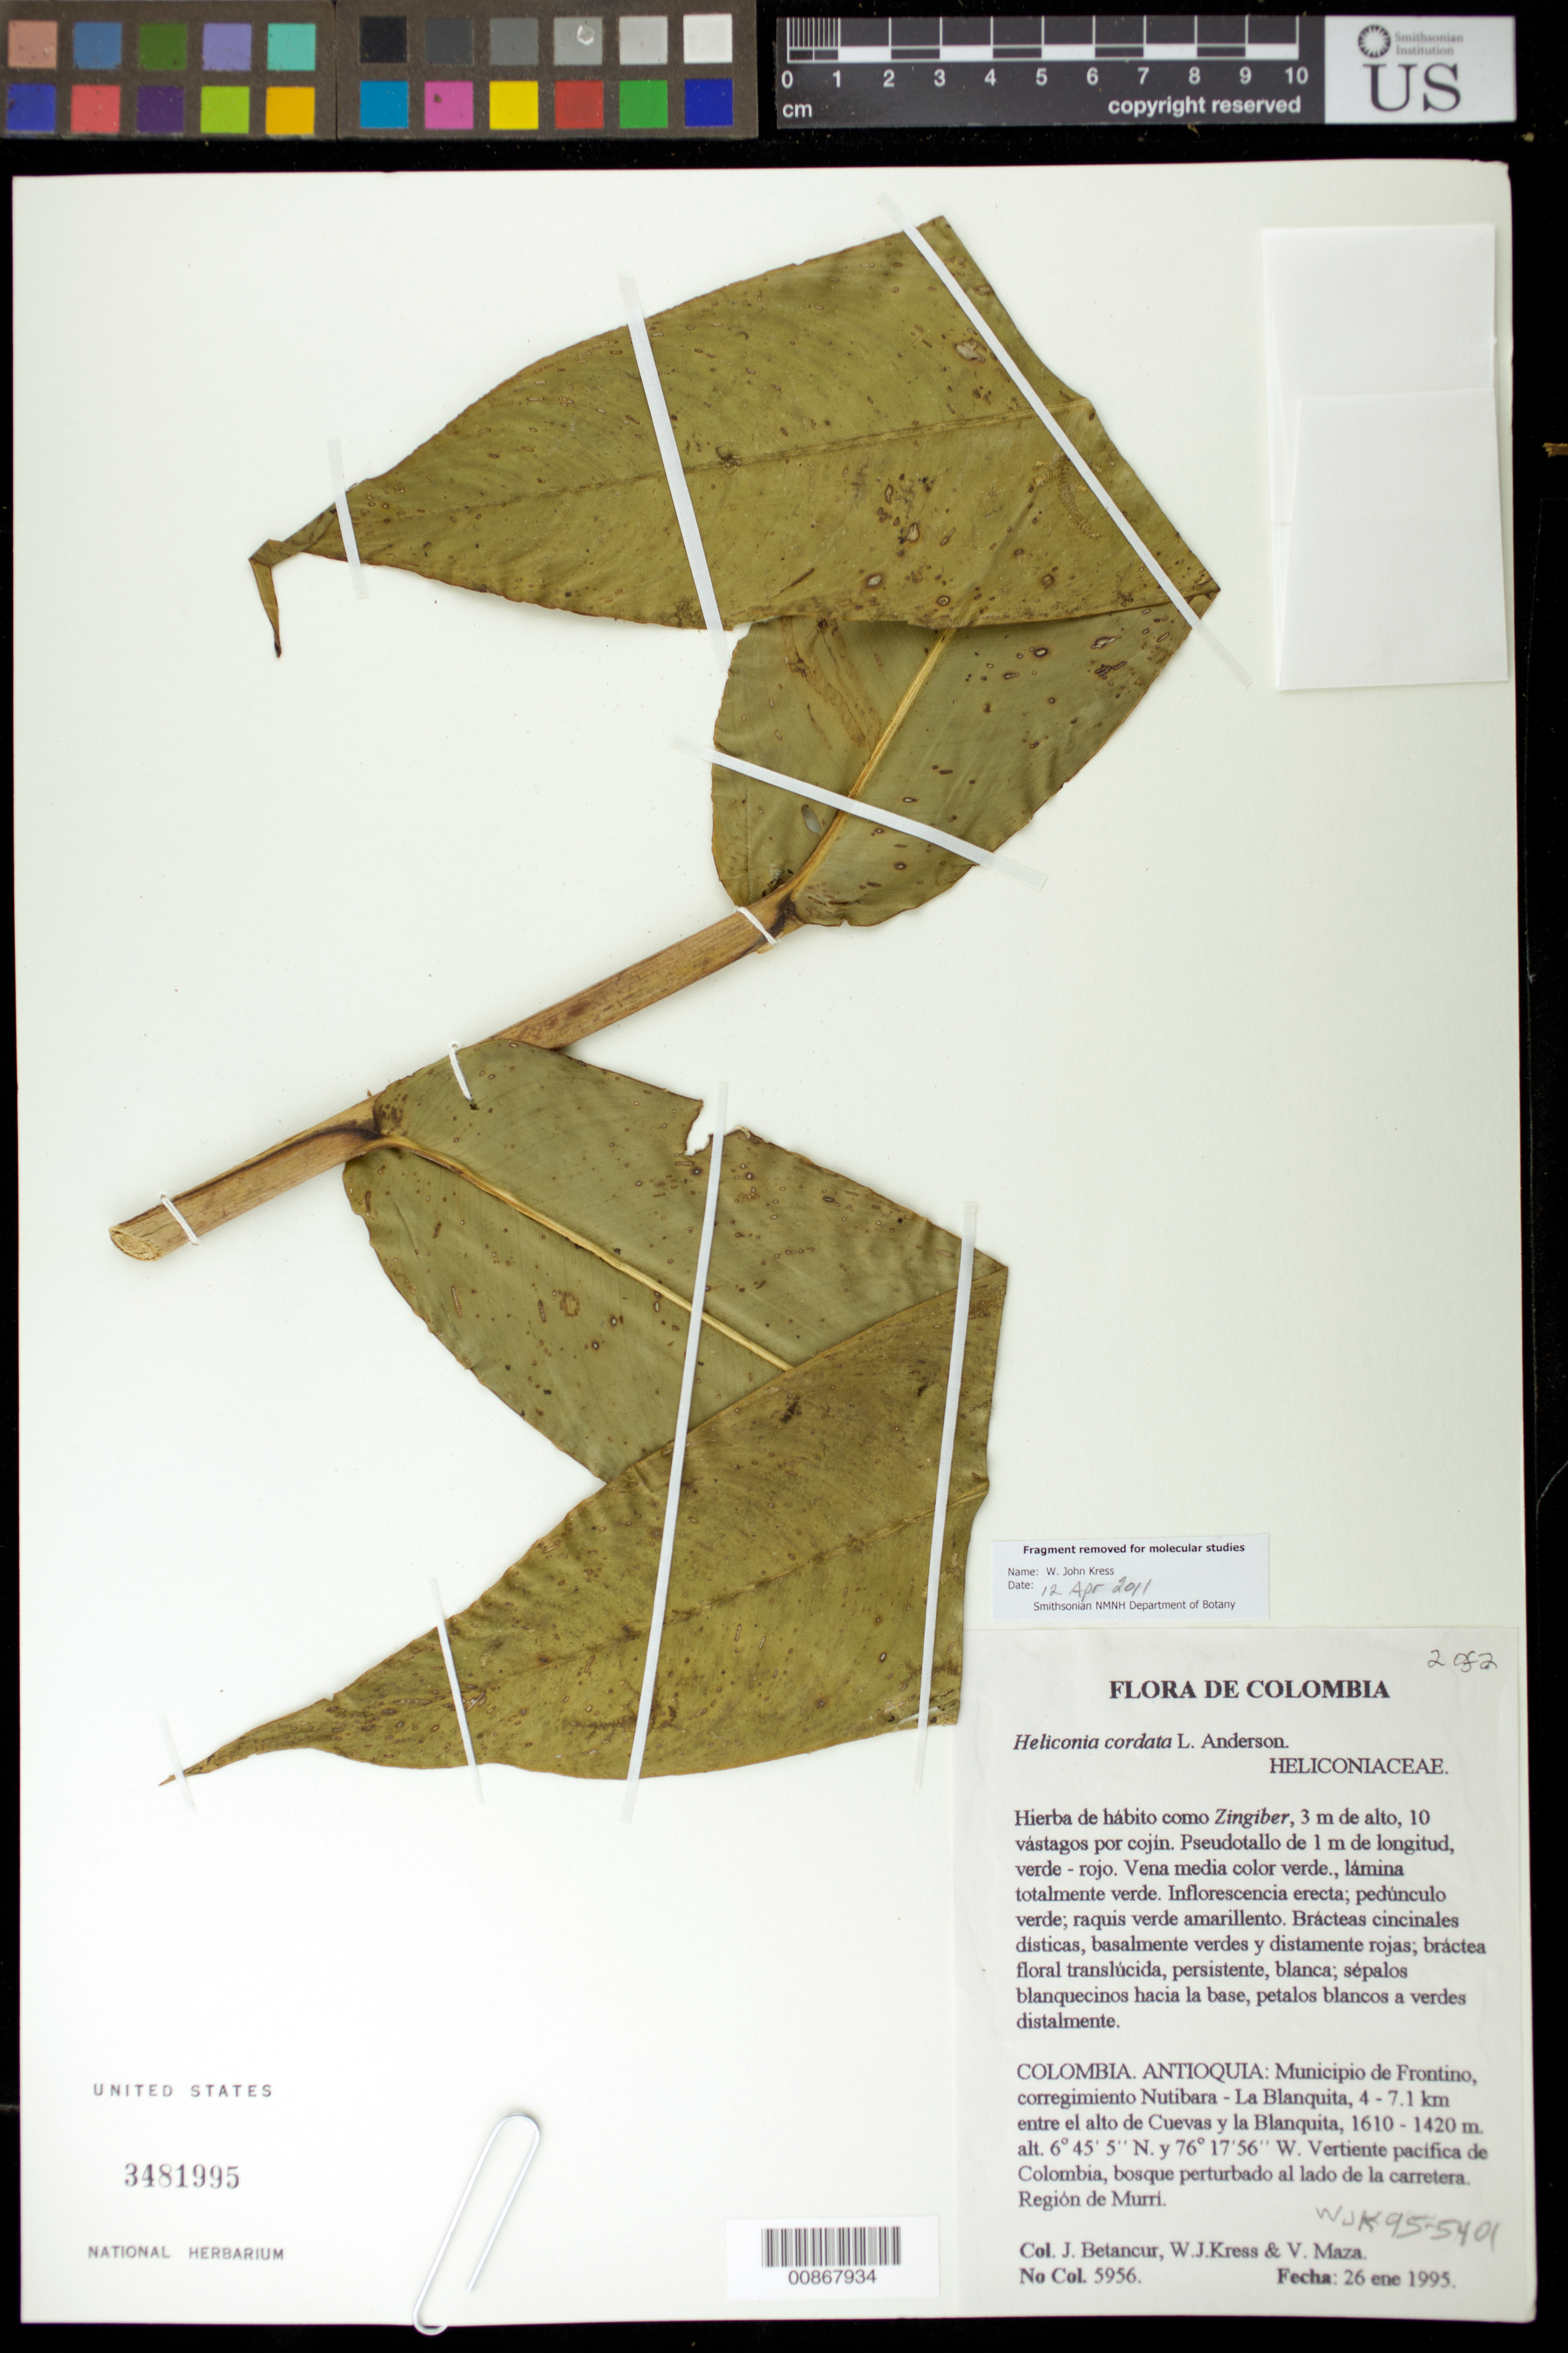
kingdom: Plantae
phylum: Tracheophyta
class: Liliopsida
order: Zingiberales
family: Heliconiaceae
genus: Heliconia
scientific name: Heliconia cordata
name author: L. Andersson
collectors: J. C. Betancur, W. J. Kress & V. Maza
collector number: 5956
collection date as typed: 26 Jan 1995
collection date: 1995-01-26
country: Colombia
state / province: Antioquia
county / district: Frontino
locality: Road between Nutibara and La Blanquita, 19 km from Nutibara.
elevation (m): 1515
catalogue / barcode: US 3481995